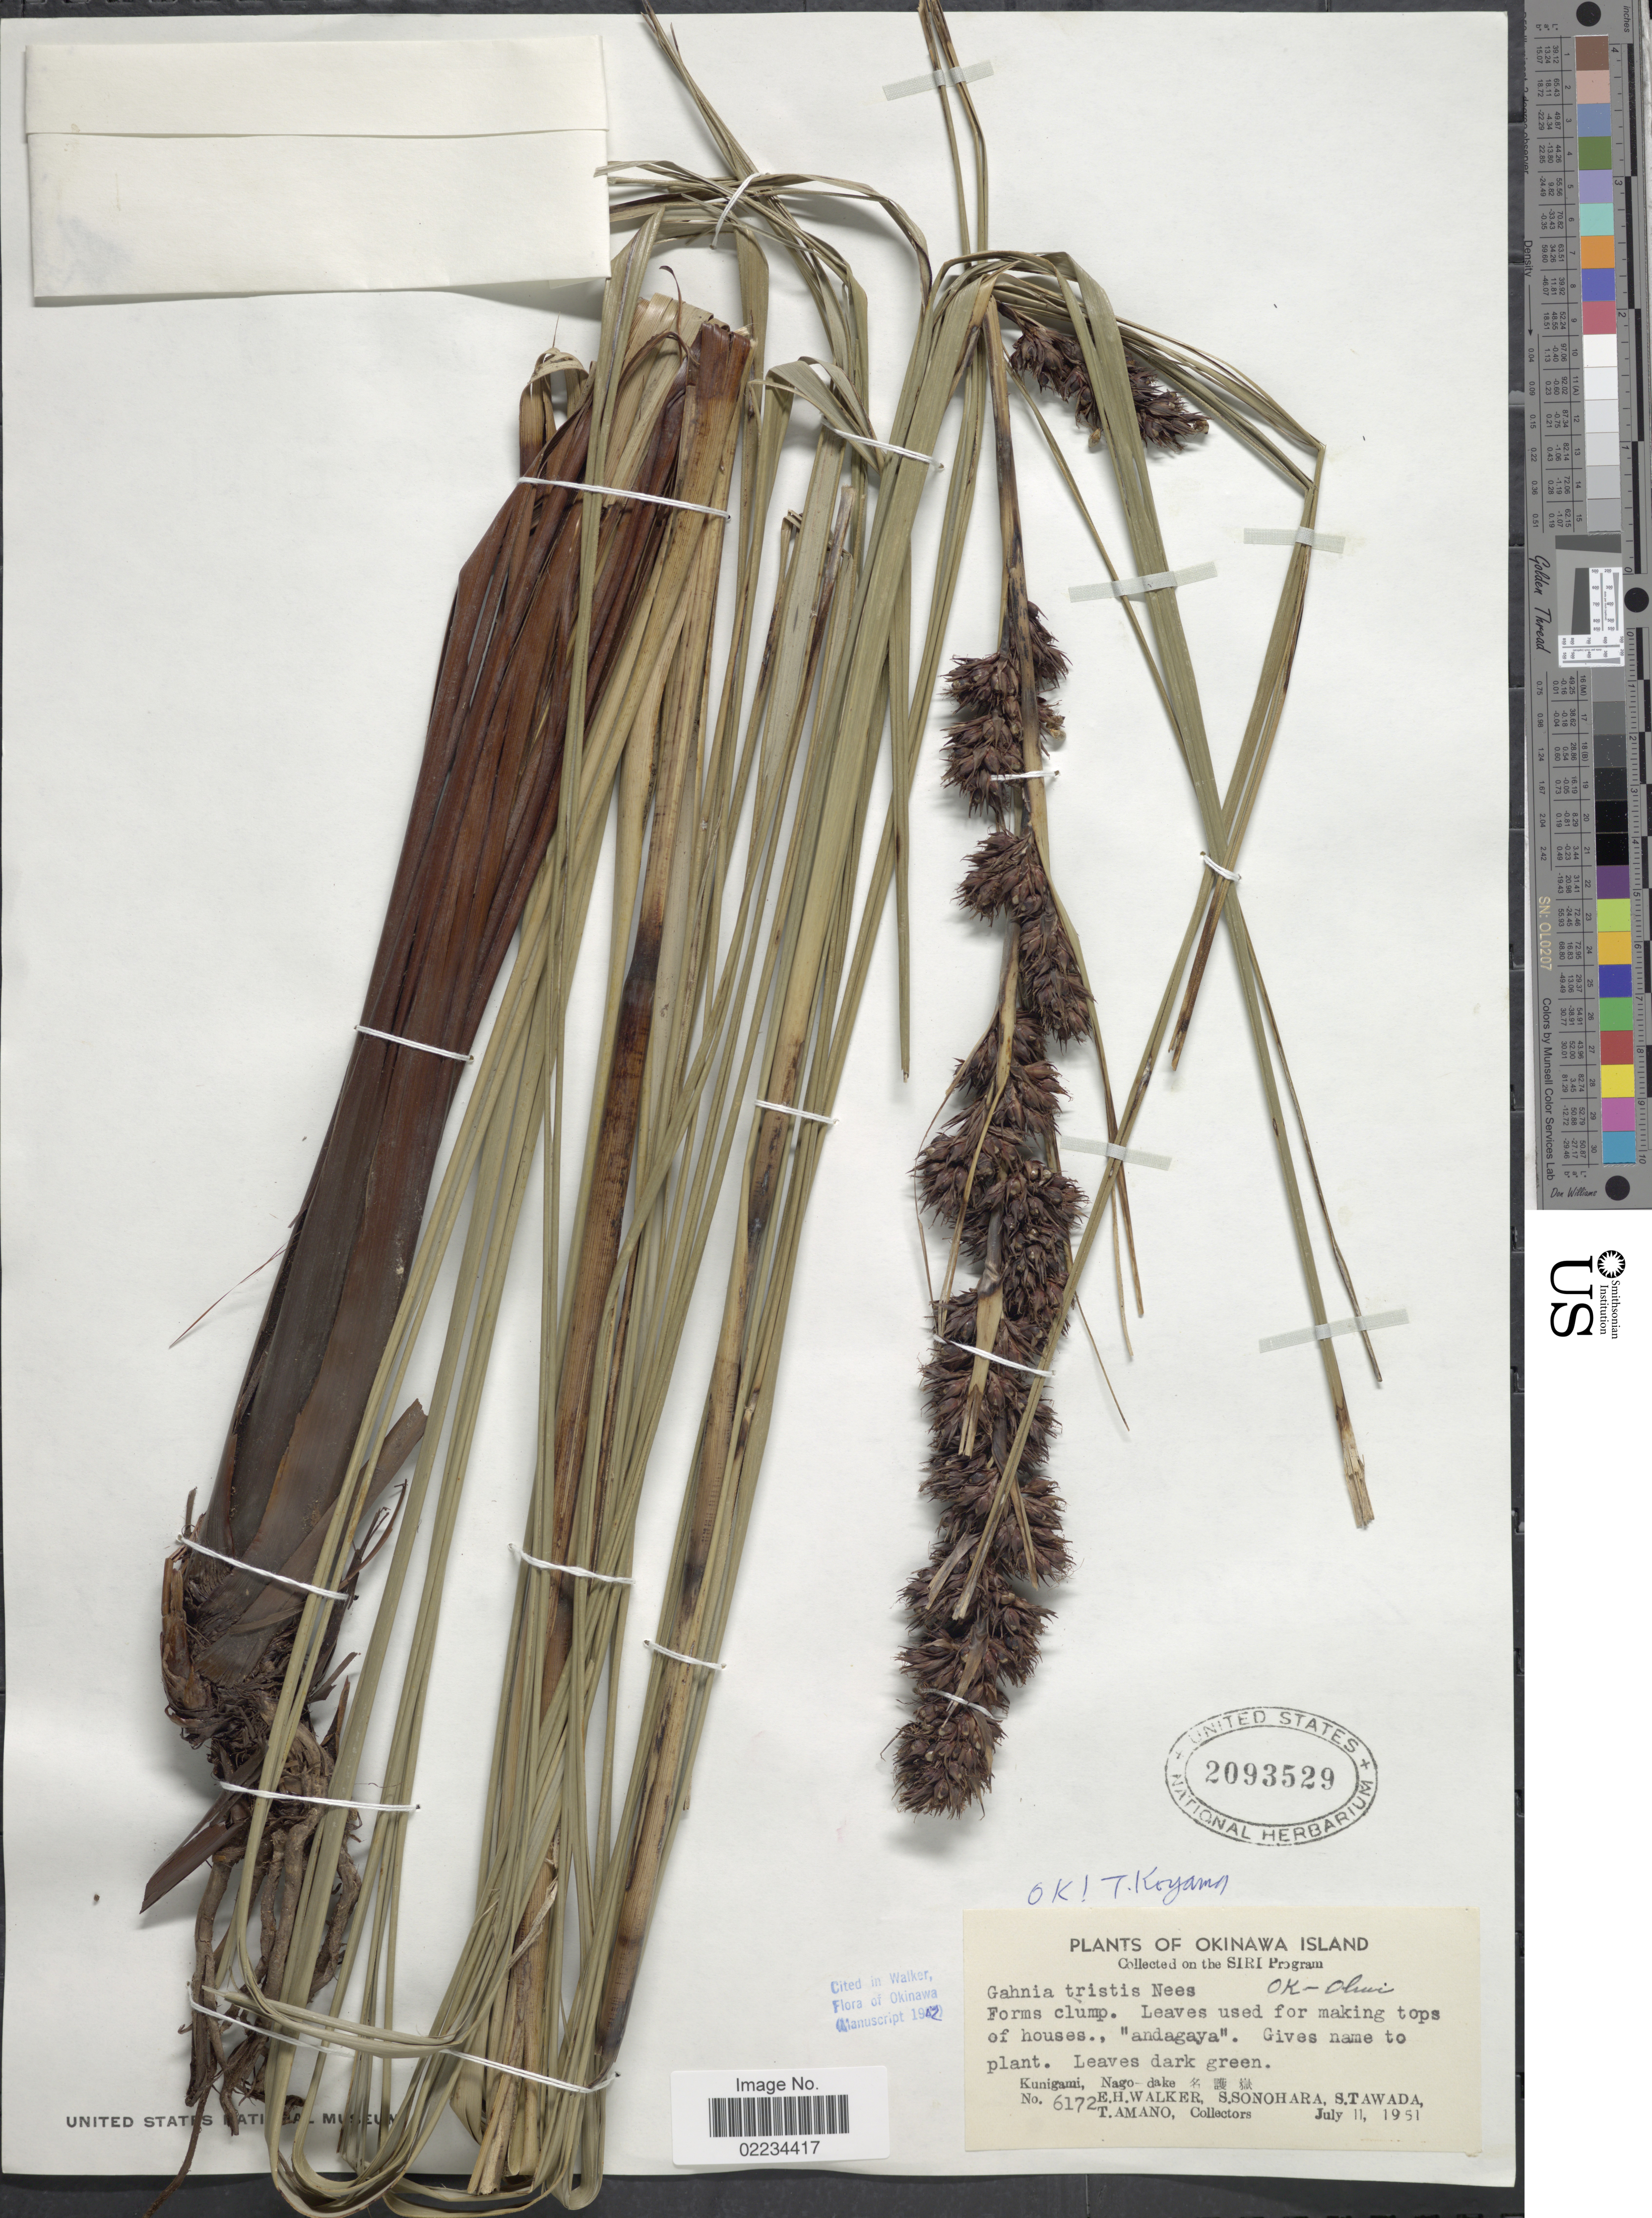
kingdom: Plantae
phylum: Tracheophyta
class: Liliopsida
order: Poales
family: Cyperaceae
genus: Gahnia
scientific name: Gahnia tristis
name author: Nees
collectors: E. H. Walker, S. Sonohara, S. Tawada & T. Amano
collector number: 6172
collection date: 1951-07-11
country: Japan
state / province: Okinawa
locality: Okinawa Island, Kunigami, Nago-dake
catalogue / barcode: US 2093529